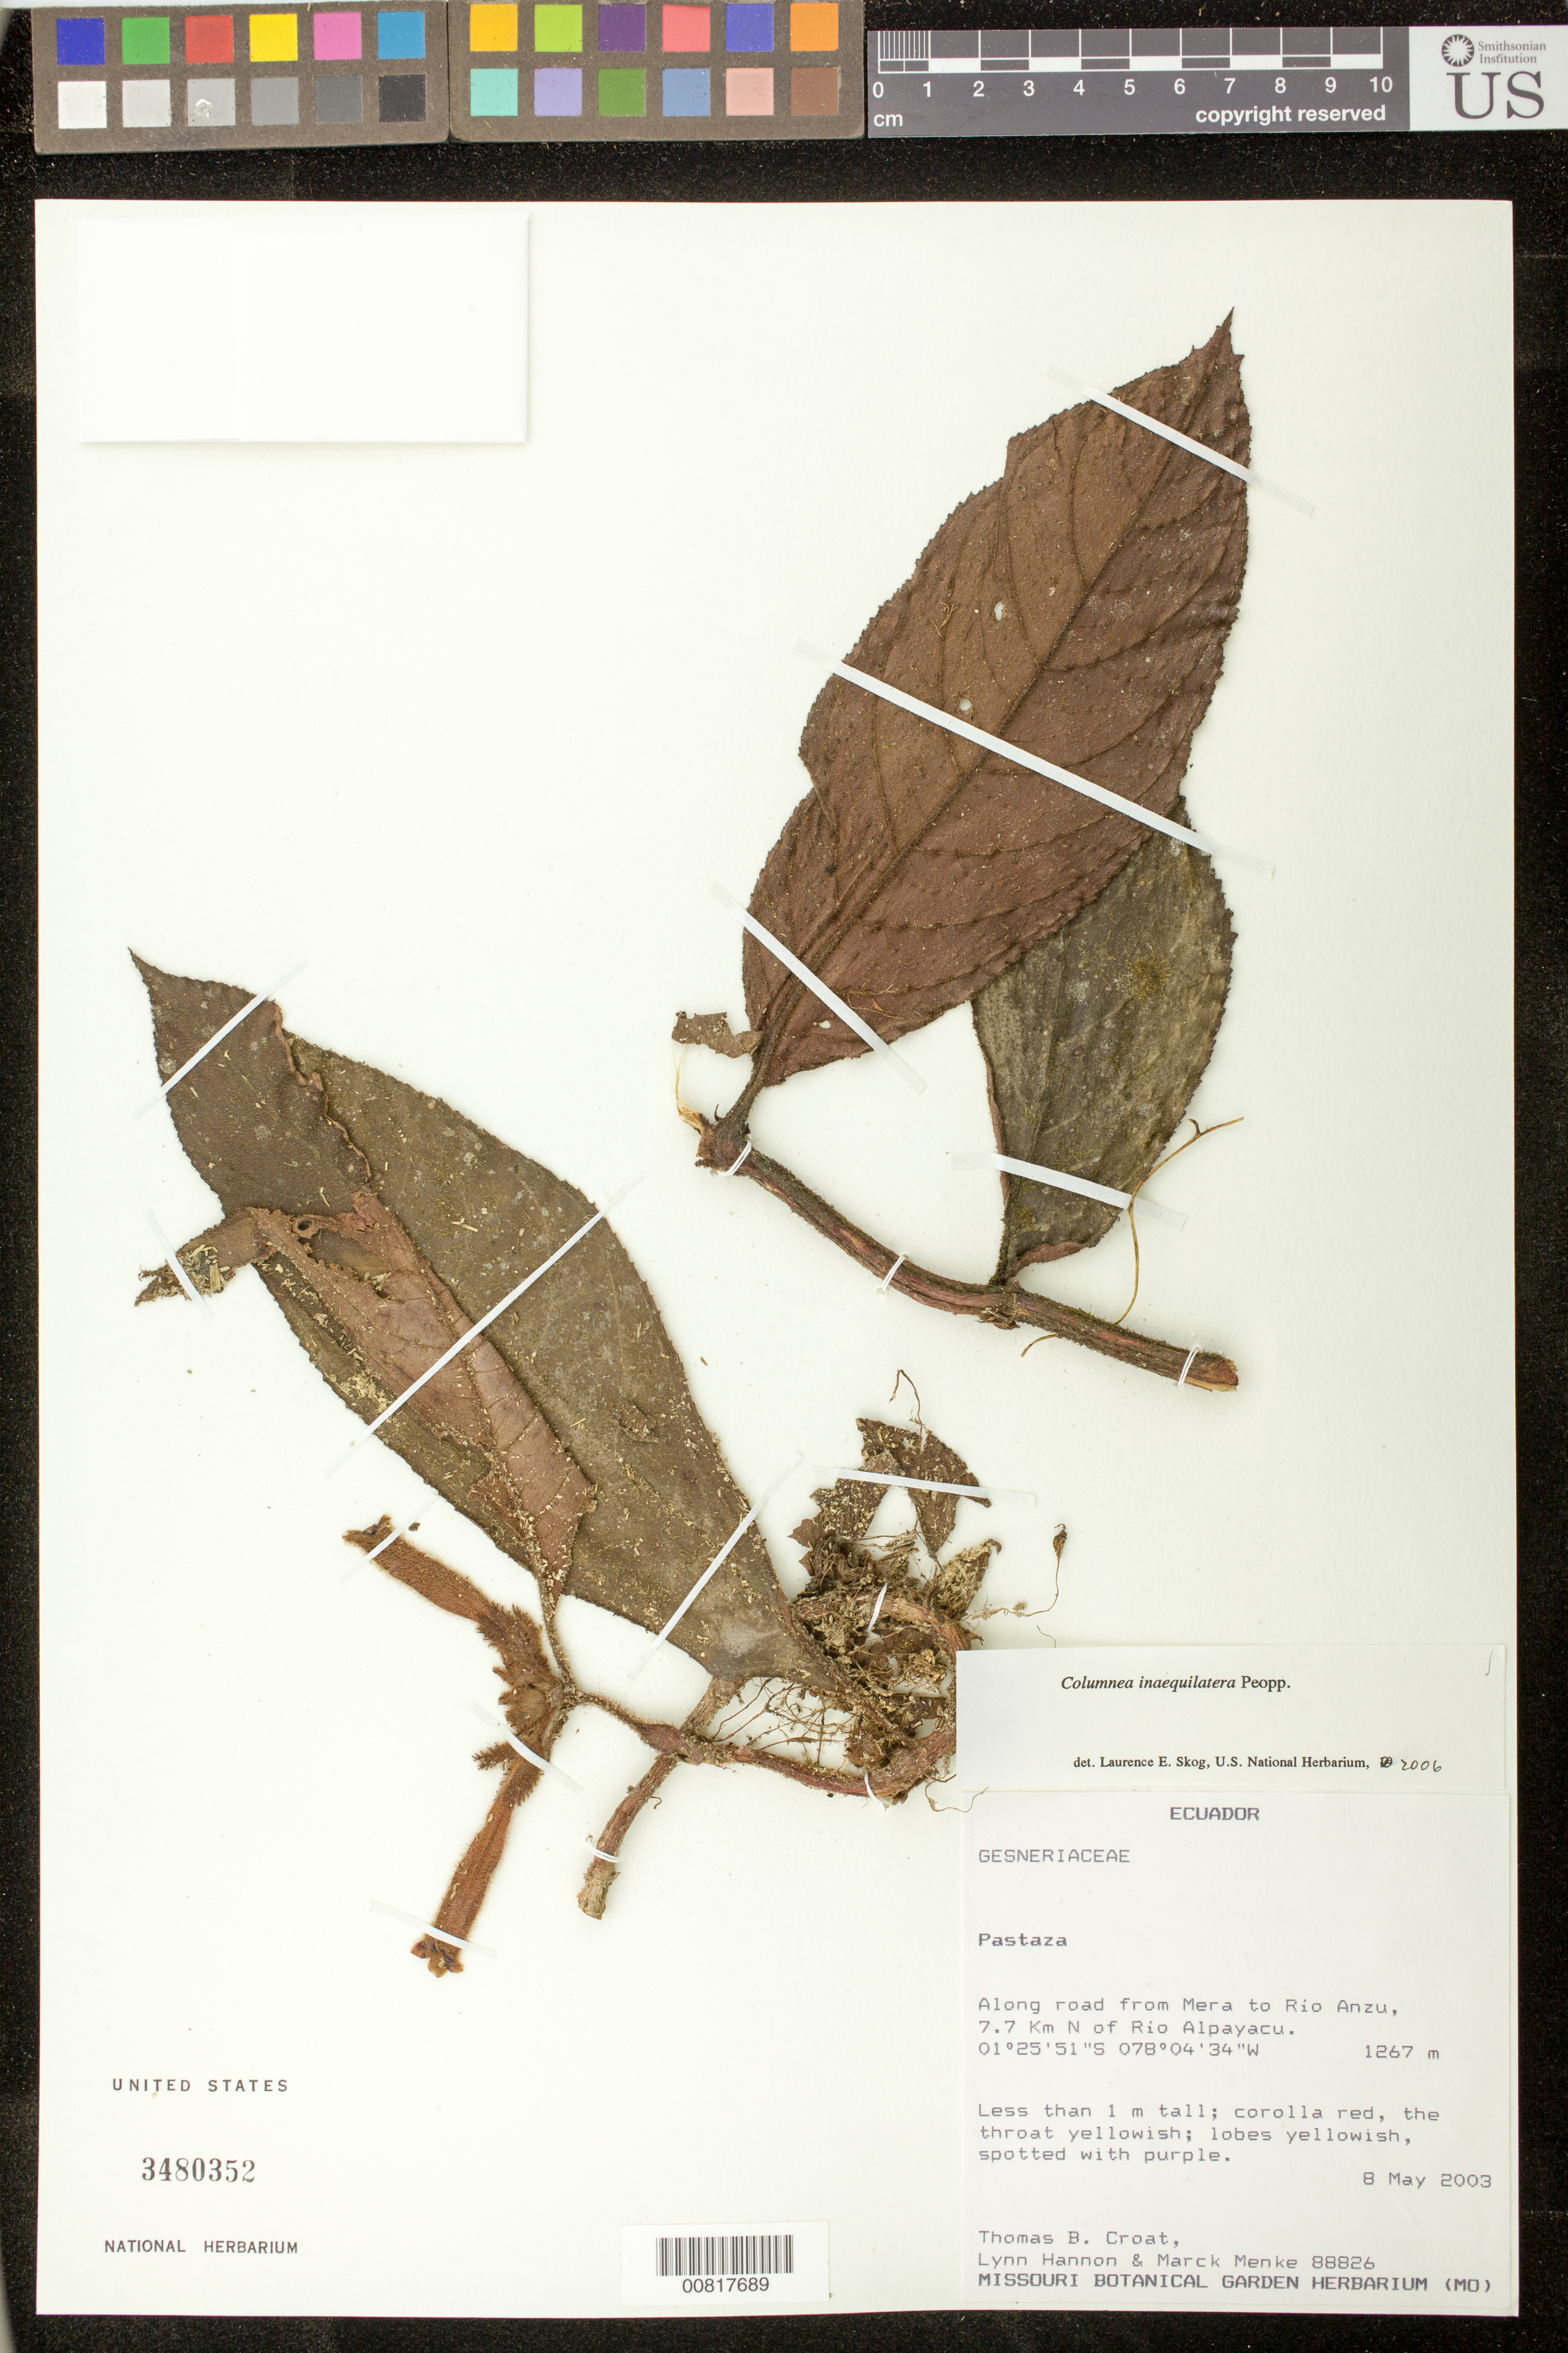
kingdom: Plantae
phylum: Tracheophyta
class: Magnoliopsida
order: Lamiales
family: Gesneriaceae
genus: Columnea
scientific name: Columnea inaequilatera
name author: Poepp.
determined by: Skog, Laurence E.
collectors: T. B. Croat, L. Hannon & M. Menke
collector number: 88826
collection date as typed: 08 May 2003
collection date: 2003-05-08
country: Ecuador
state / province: Pastaza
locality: Along road from mera to Rio Anzu, 7.7 km N of Rio Alpayacu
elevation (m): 1267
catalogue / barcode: US 3480352